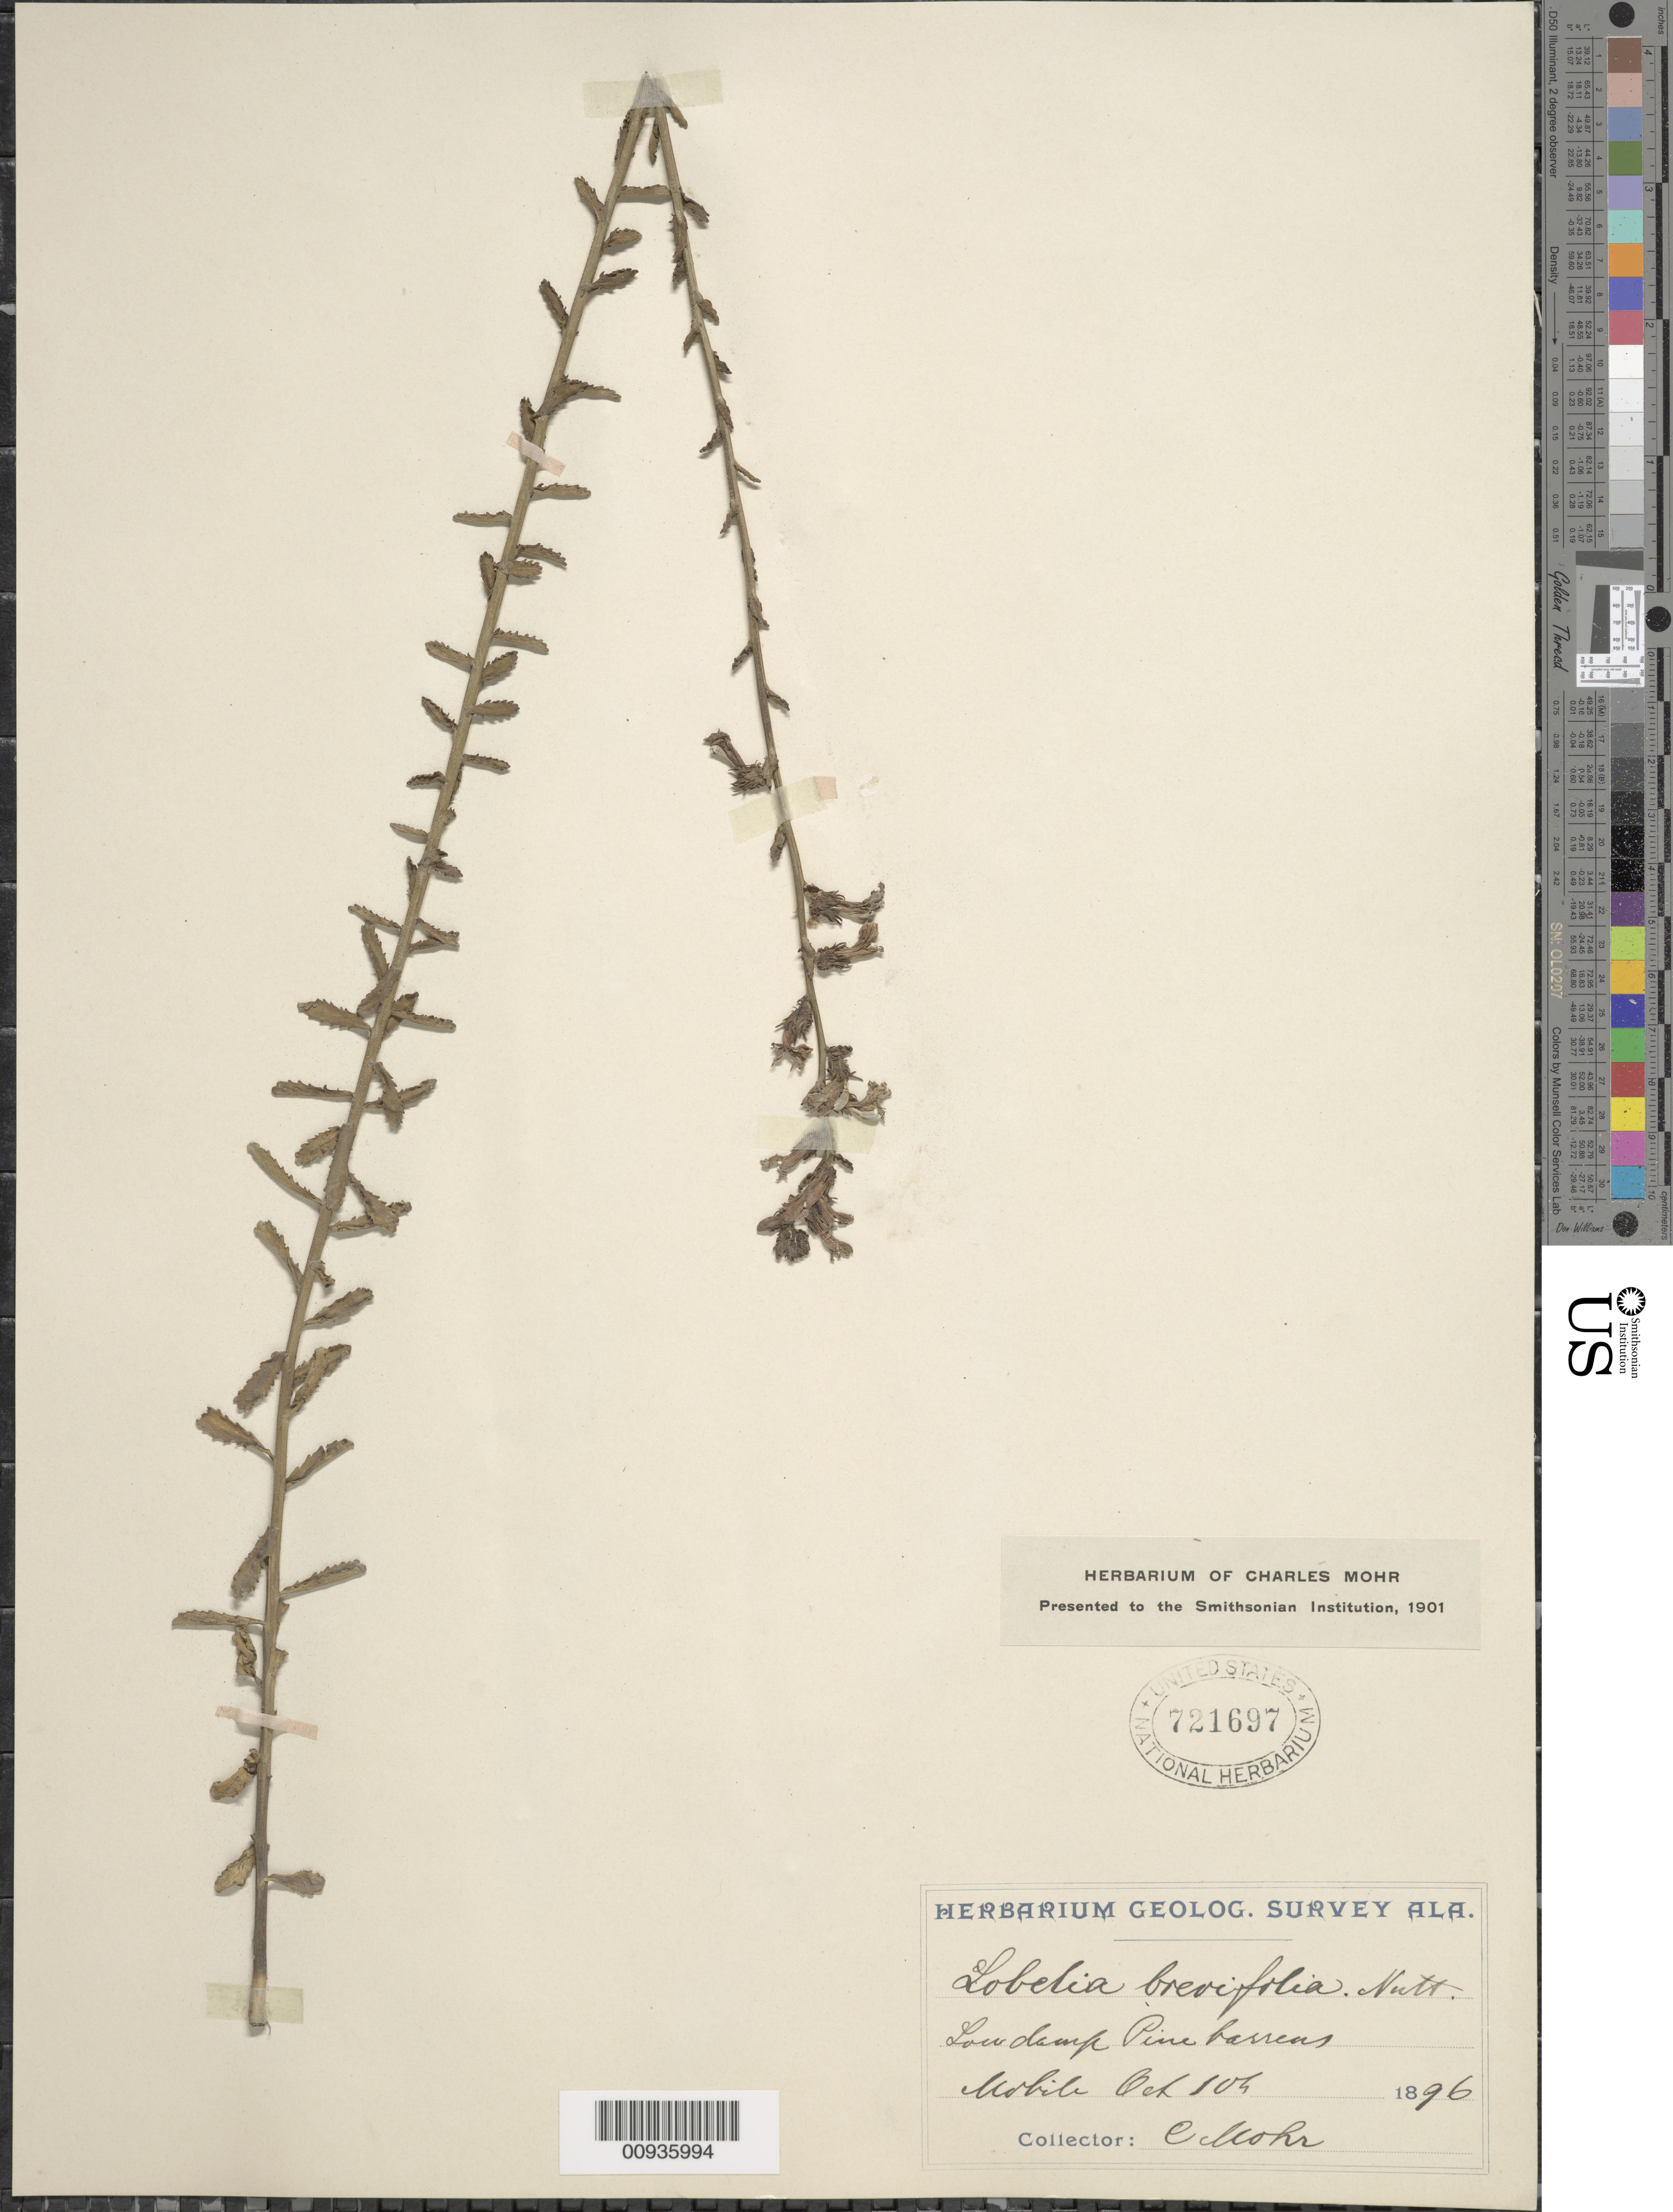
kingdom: Plantae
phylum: Tracheophyta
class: Magnoliopsida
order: Asterales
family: Campanulaceae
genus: Lobelia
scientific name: Lobelia brevifolia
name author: Nutt. ex A. DC.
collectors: C. T. Mohr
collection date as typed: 10 Oct 1896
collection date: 1896-10-10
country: United States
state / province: Alabama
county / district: Mobile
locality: Mobile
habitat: low damp pine barrens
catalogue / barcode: US 721697